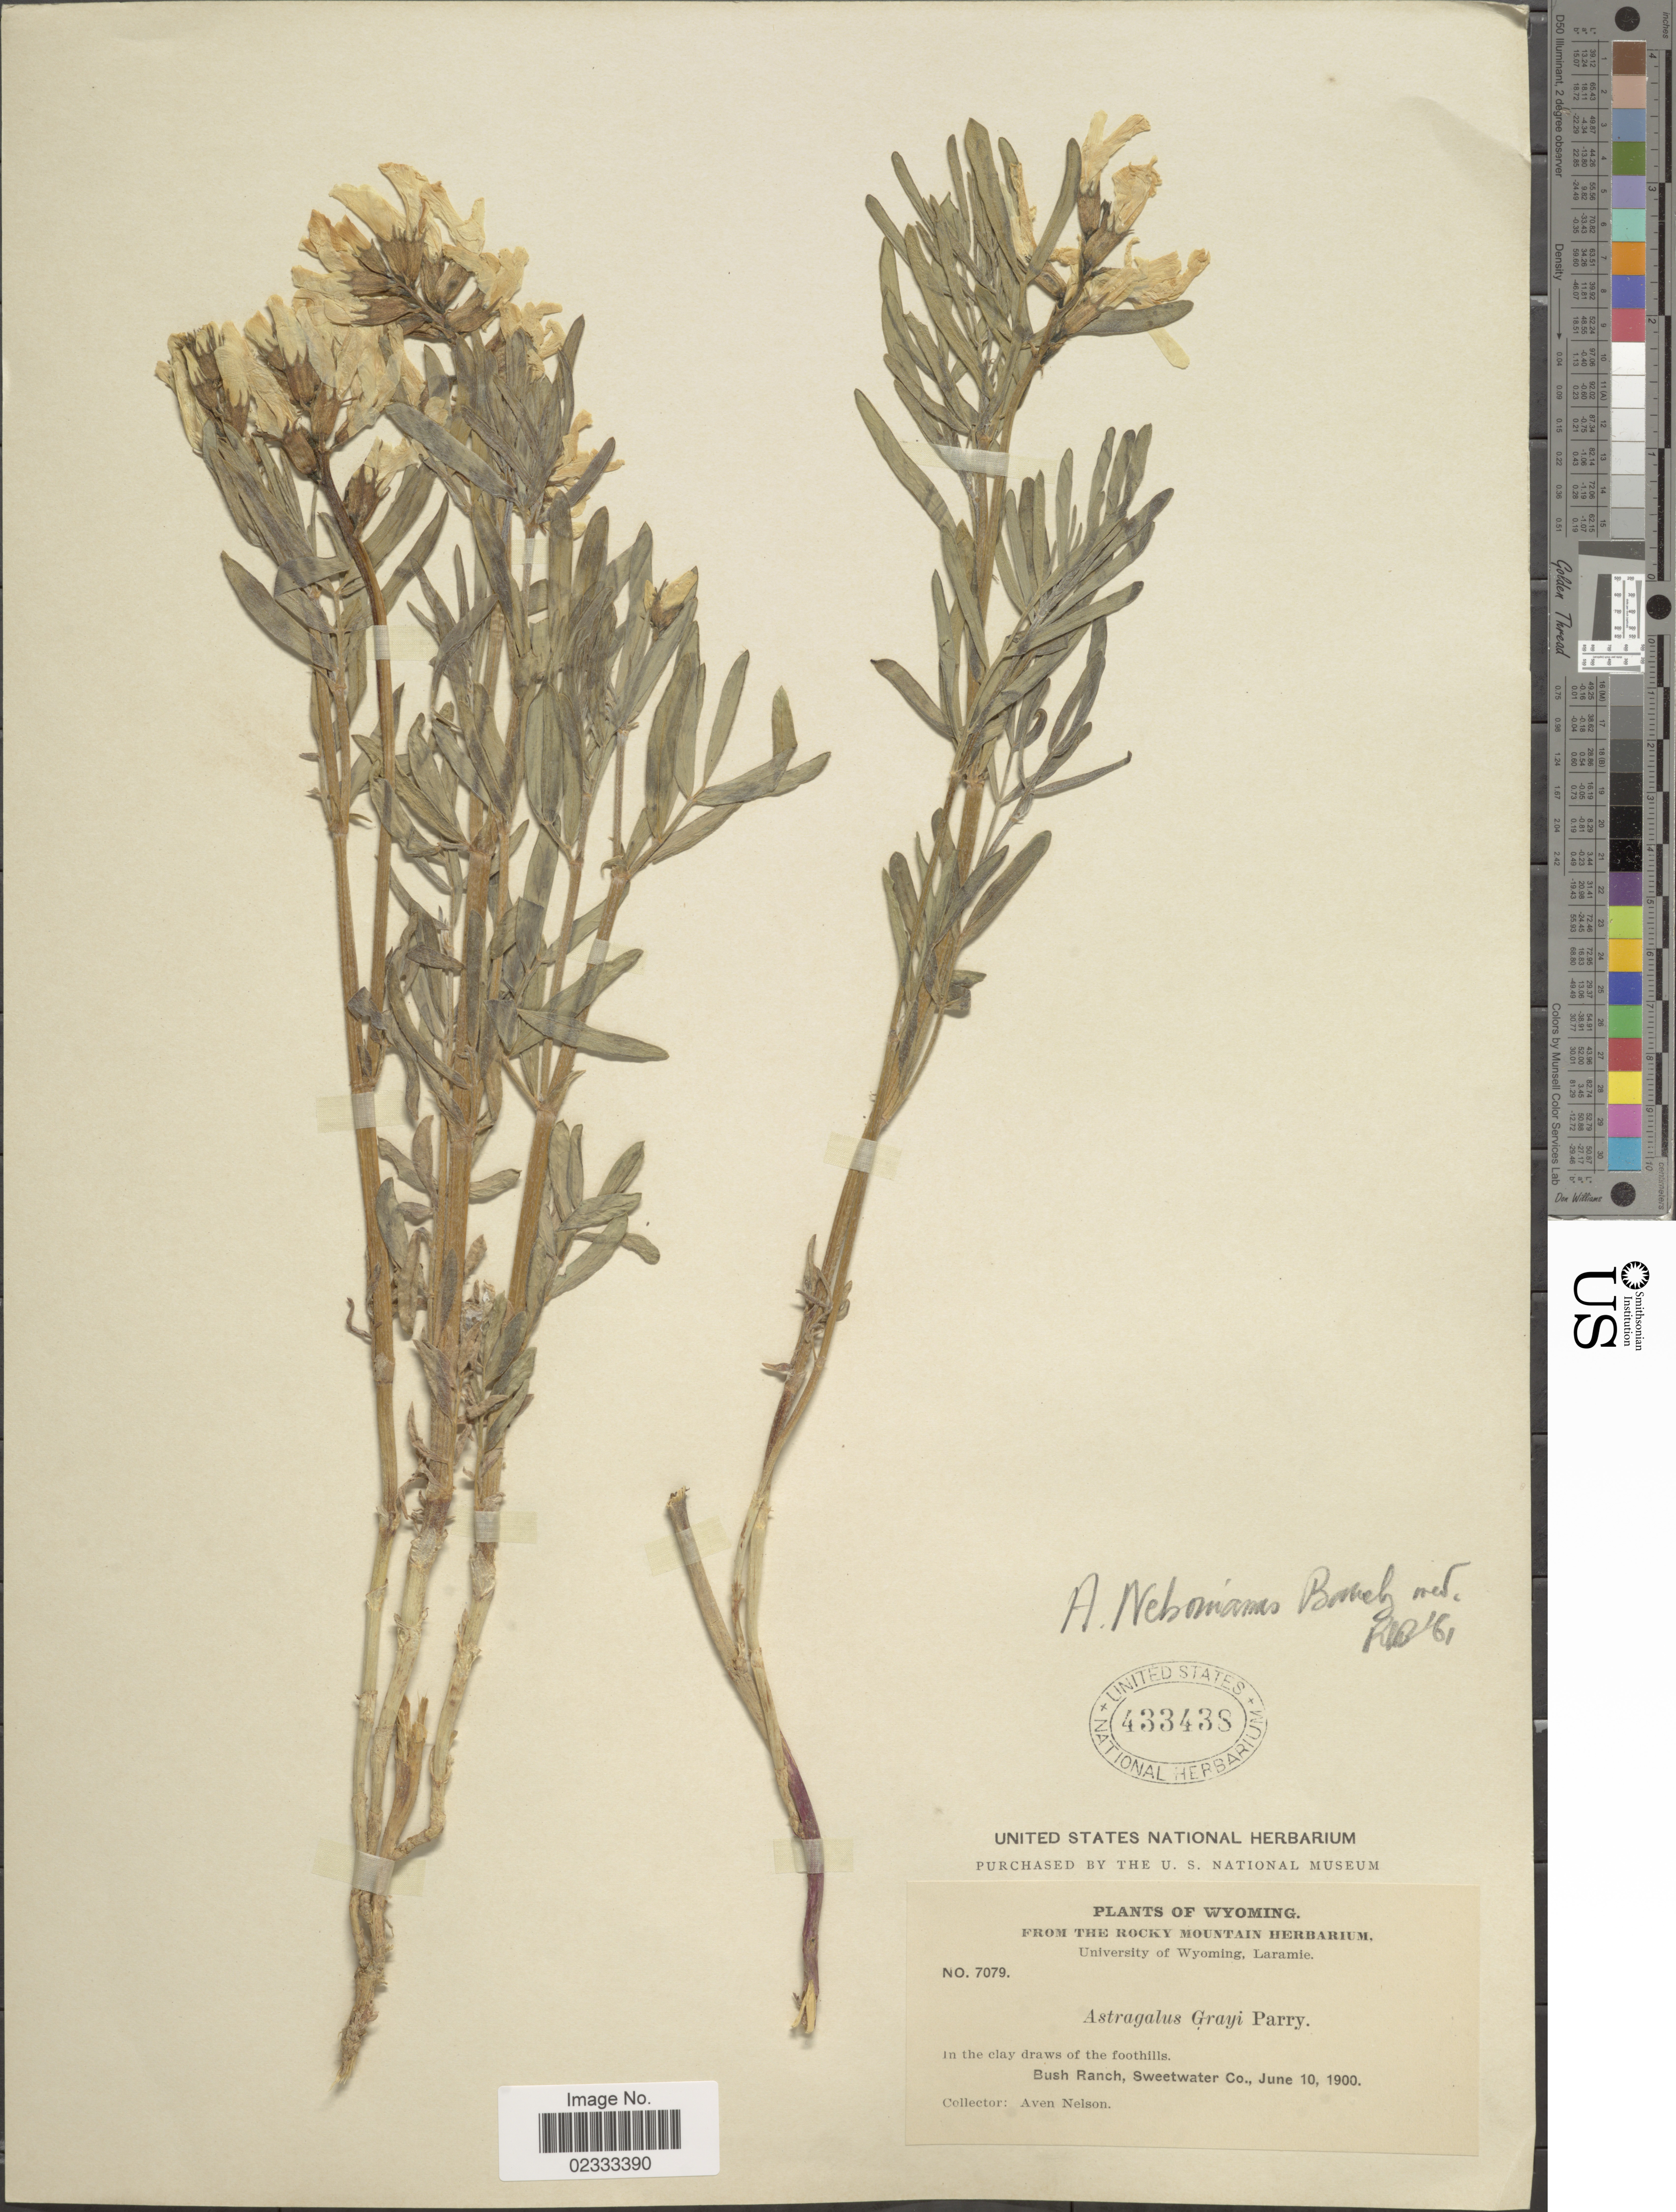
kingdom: Plantae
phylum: Tracheophyta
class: Magnoliopsida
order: Fabales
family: Fabaceae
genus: Astragalus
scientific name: Astragalus nelsonianus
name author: Barneby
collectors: A. Nelson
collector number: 7079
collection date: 1900-06-10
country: United States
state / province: Wyoming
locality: In the clay draws of the foothills, Bush Ranch, Sweetwater Co.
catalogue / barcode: US 433438